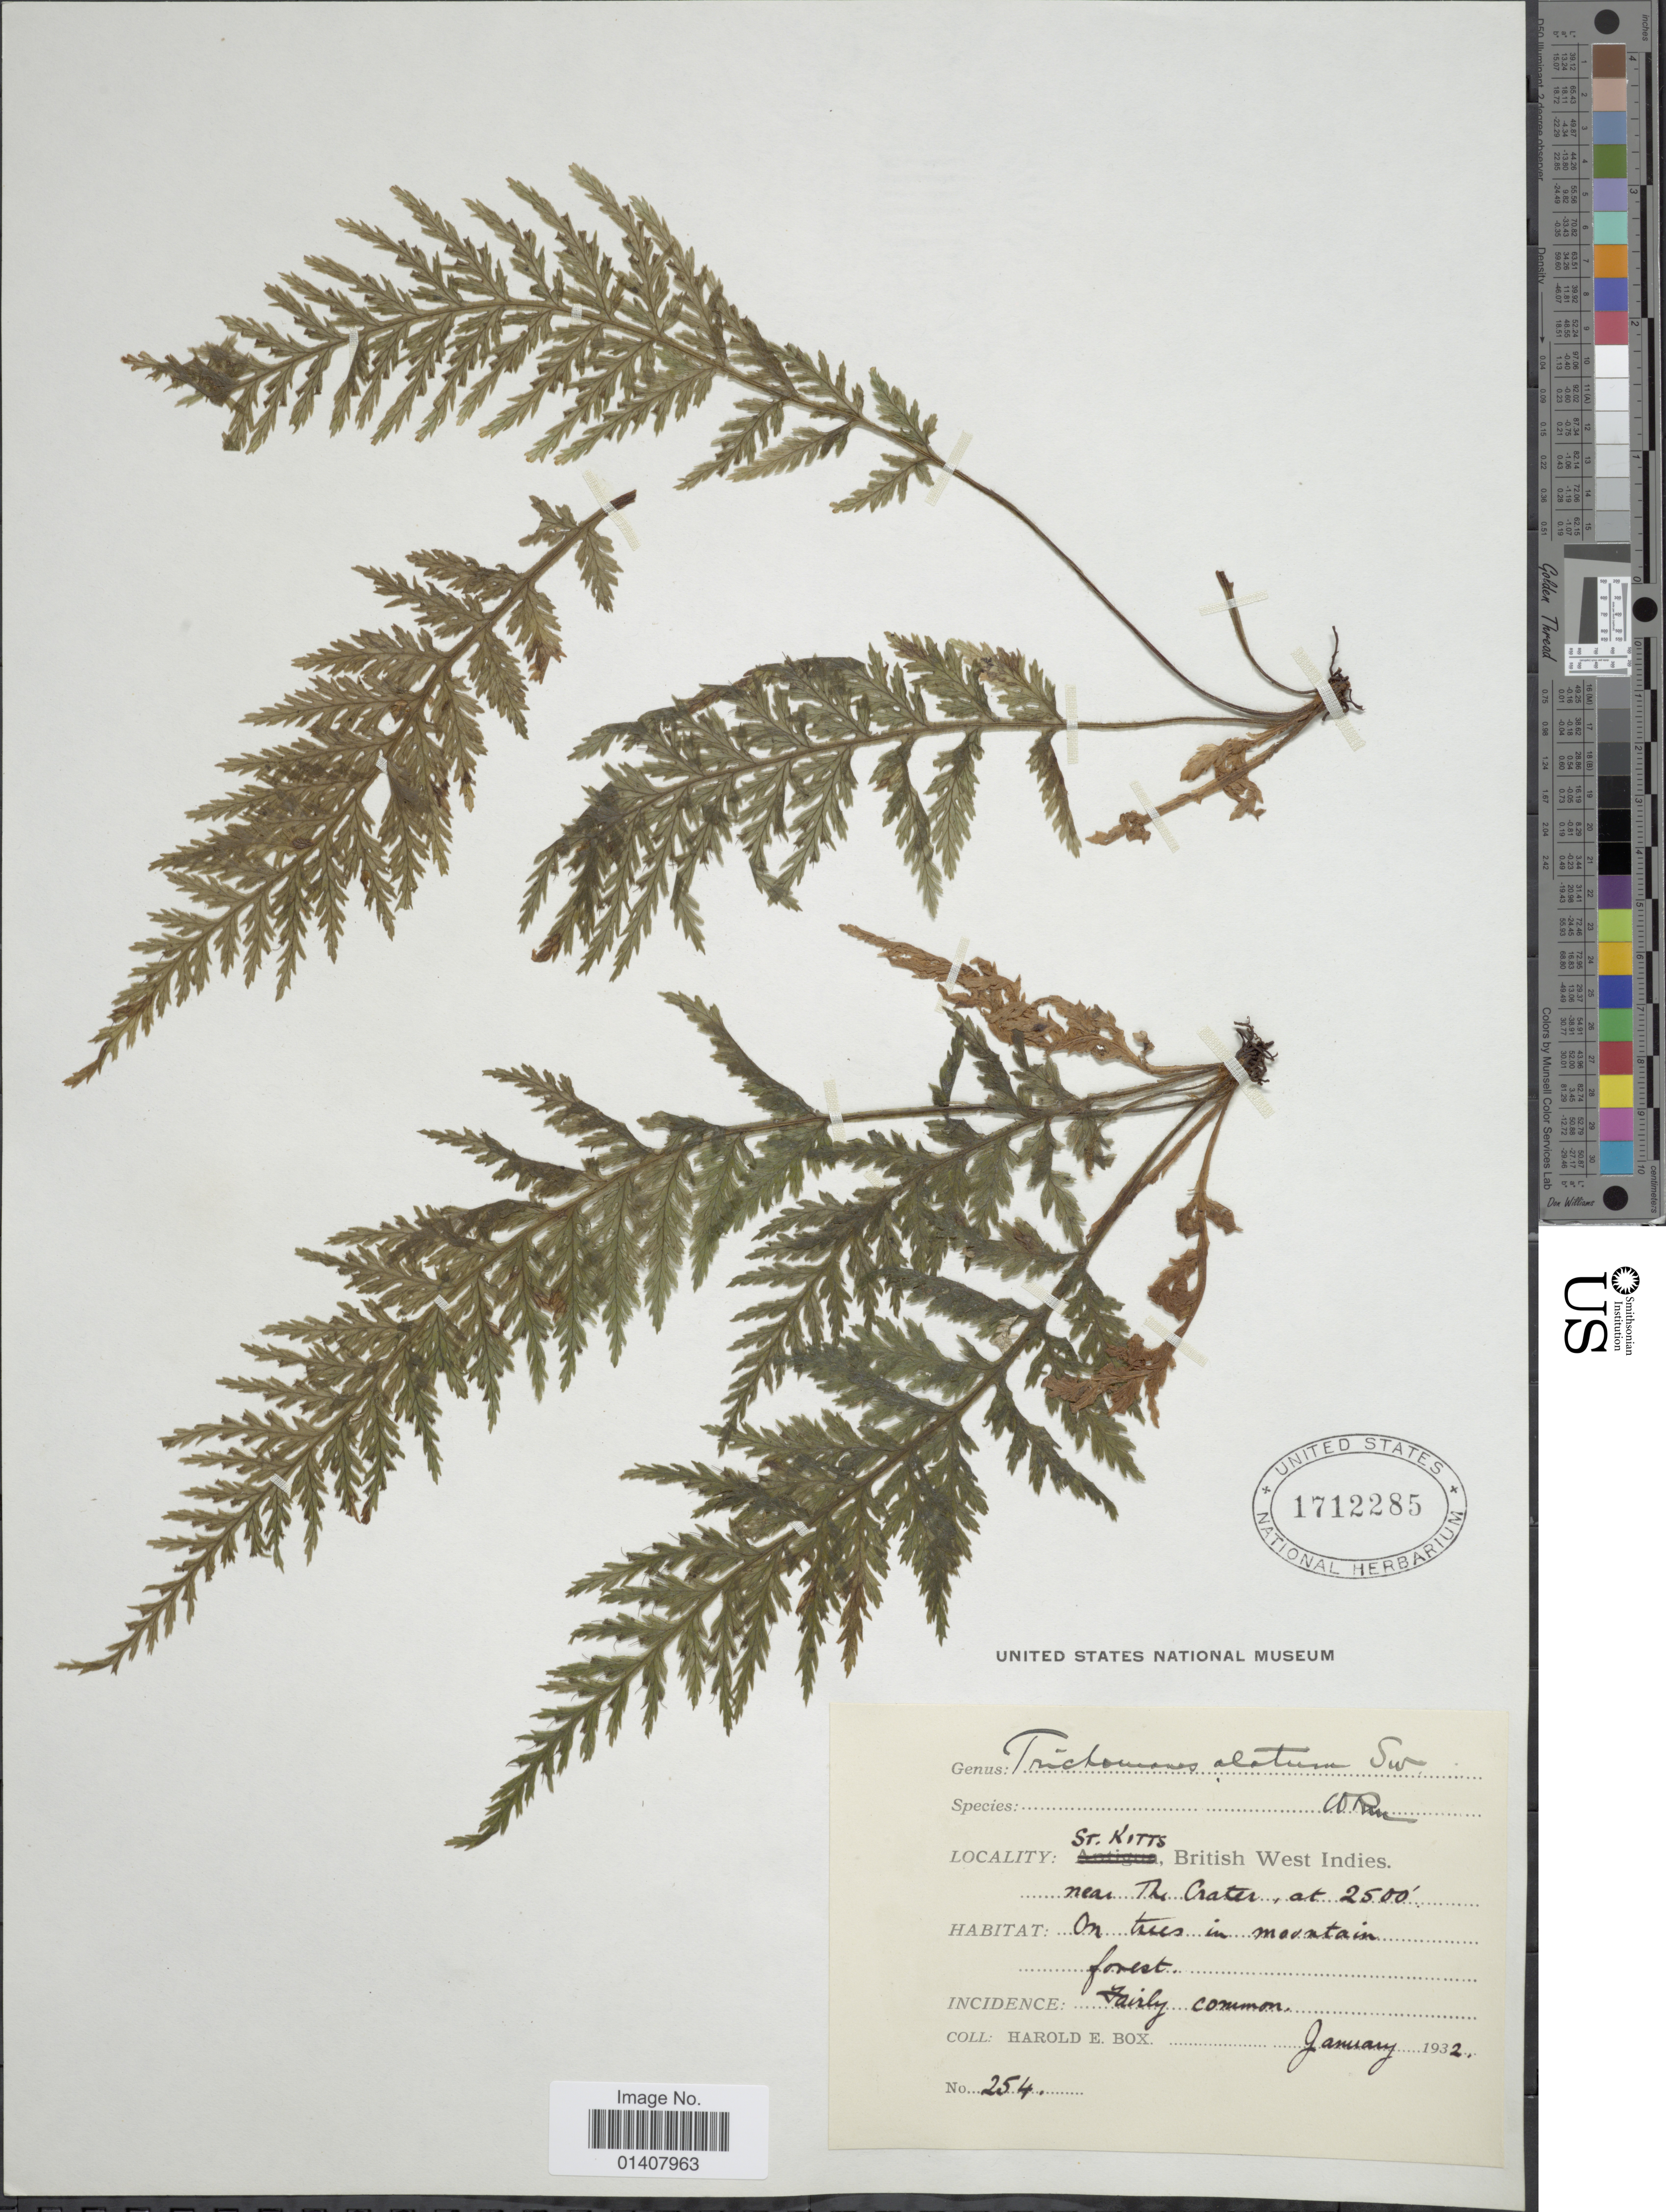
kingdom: Plantae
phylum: Tracheophyta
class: Polypodiopsida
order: Hymenophyllales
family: Hymenophyllaceae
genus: Trichomanes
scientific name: Trichomanes alatum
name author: Sw.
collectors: H. E. Box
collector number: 254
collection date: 1932-01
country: St. Christopher-Nevis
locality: St. Kitts British West Indies, near the Crater, on trees in mountain forest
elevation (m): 762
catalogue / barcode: US 1712285